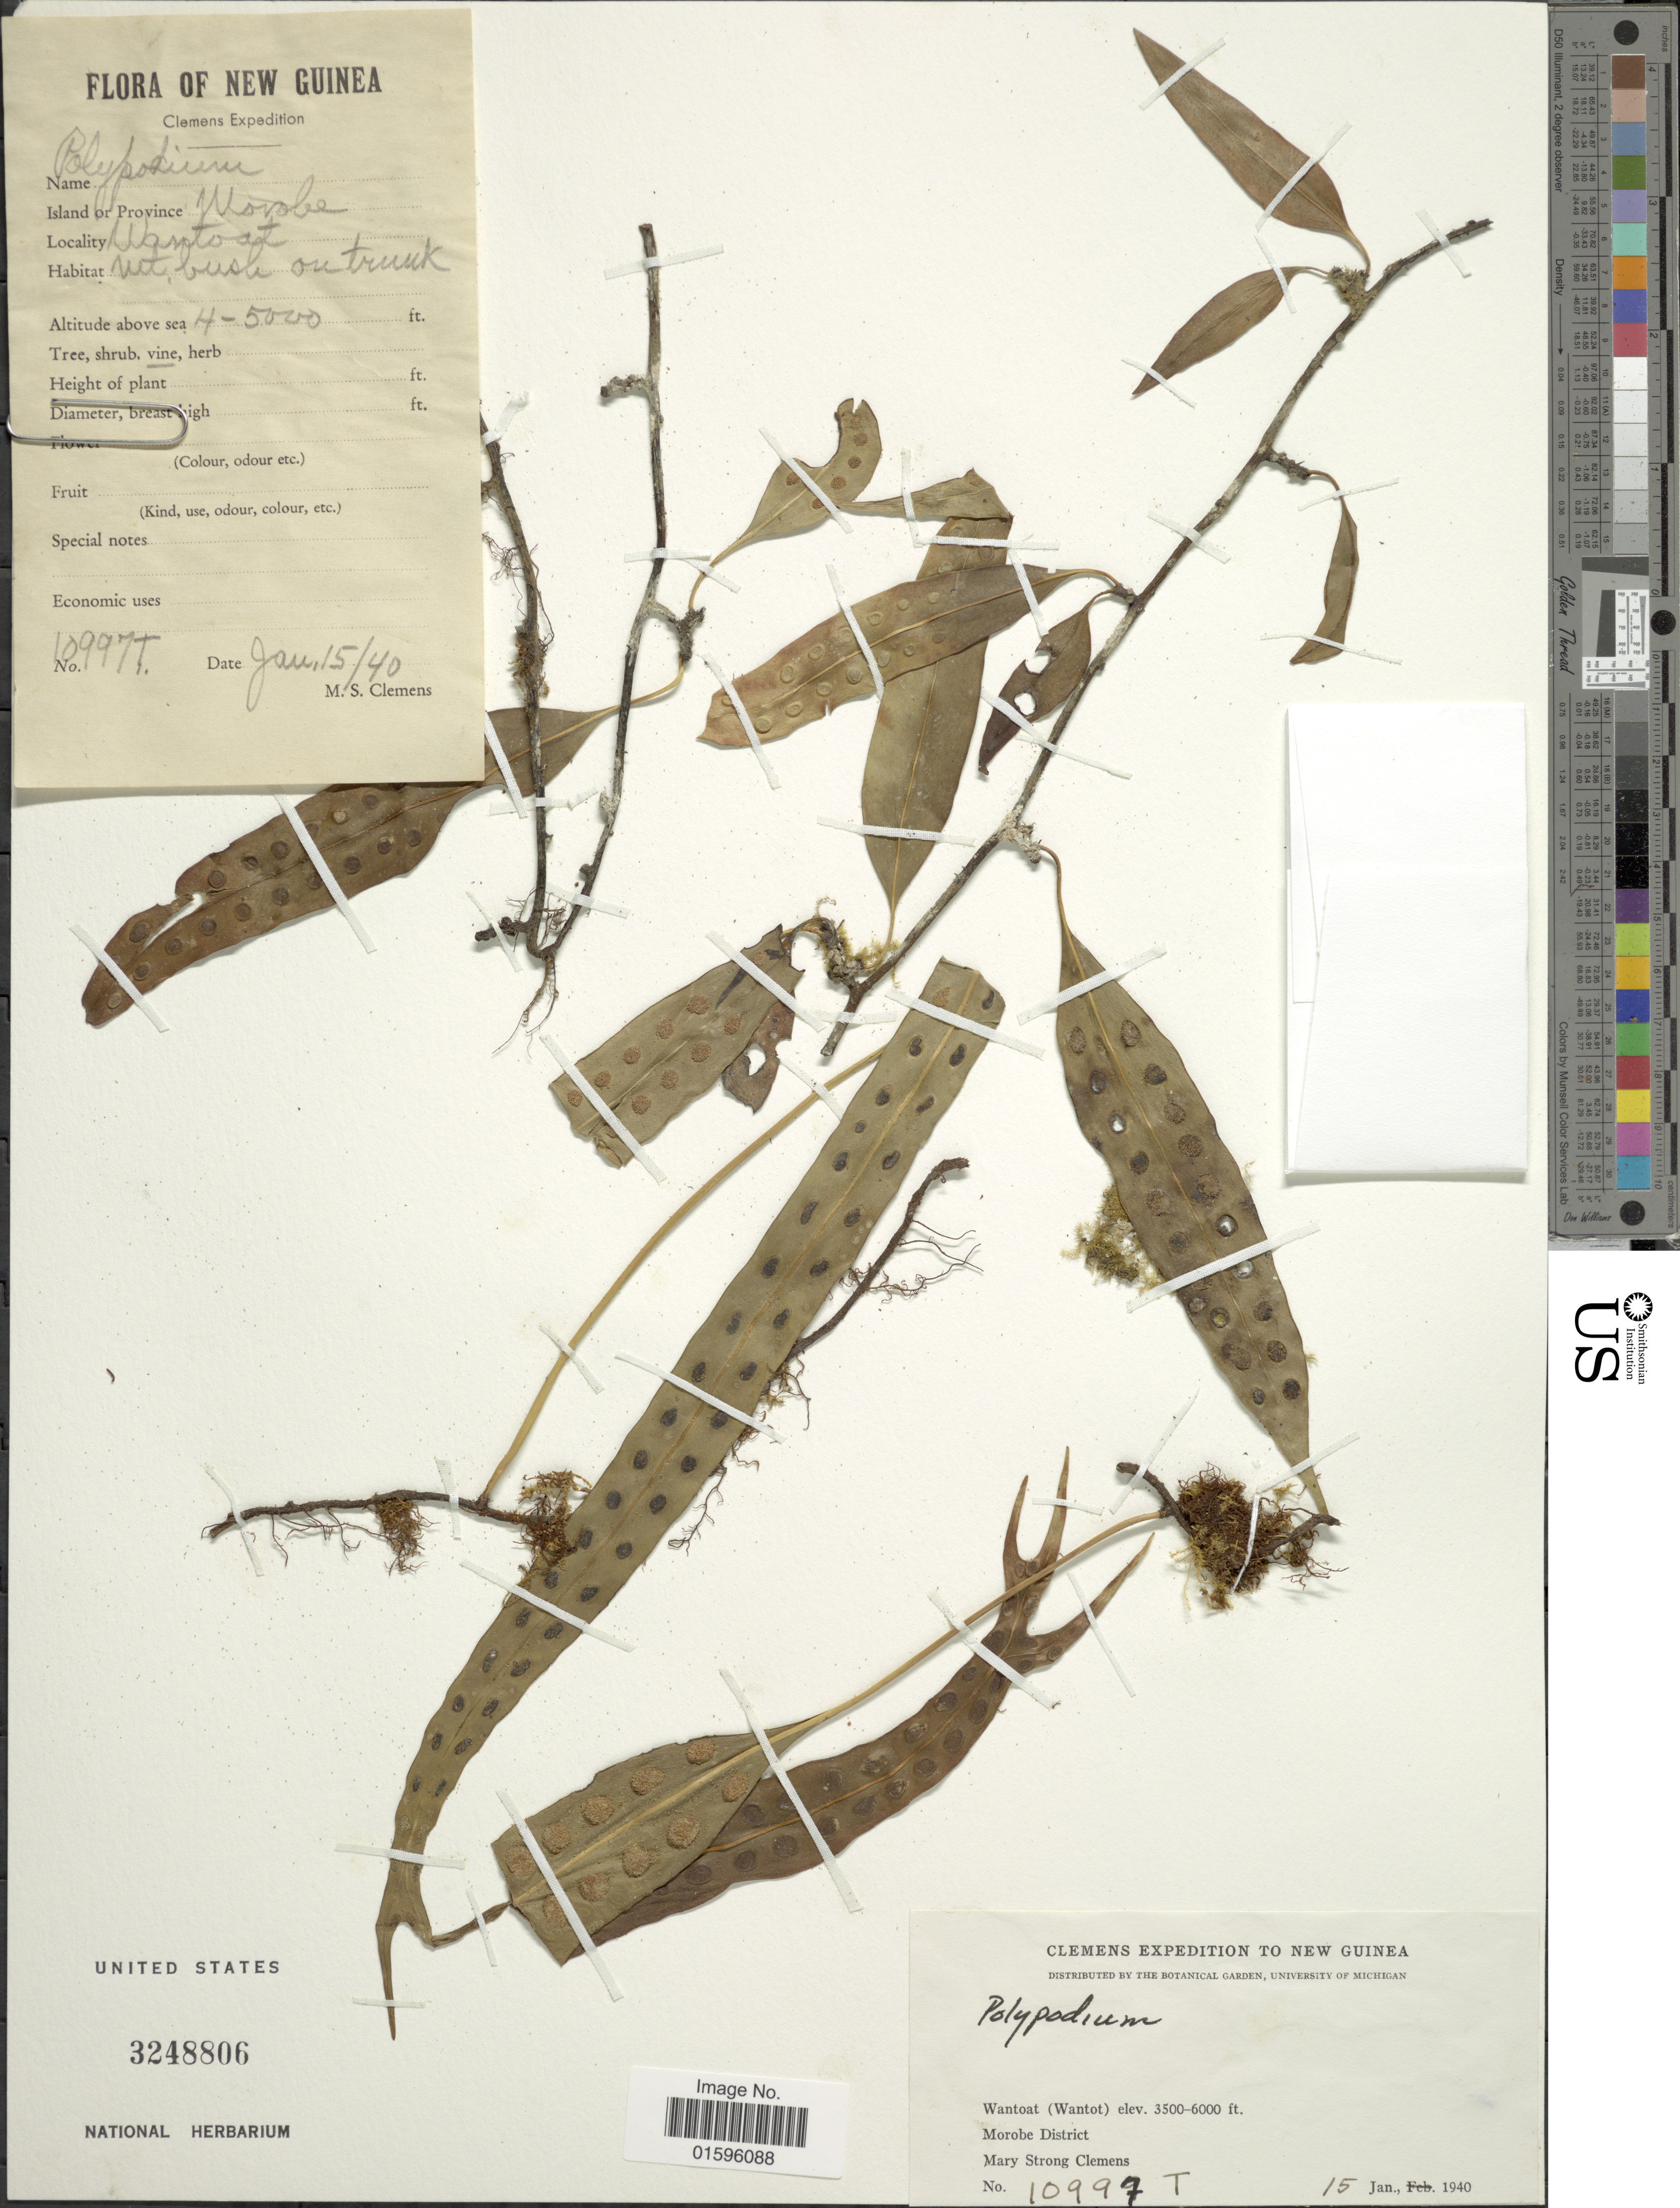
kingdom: Plantae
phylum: Tracheophyta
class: Polypodiopsida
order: Polypodiales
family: Polypodiaceae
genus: Polypodium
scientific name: Polypodium sp.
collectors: M. S. Clemens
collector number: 10997T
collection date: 1940-01-15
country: Papua New Guinea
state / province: Morobe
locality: New Guinea, Wantoat (Wantot), Morobe District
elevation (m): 1219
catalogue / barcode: US 3248806